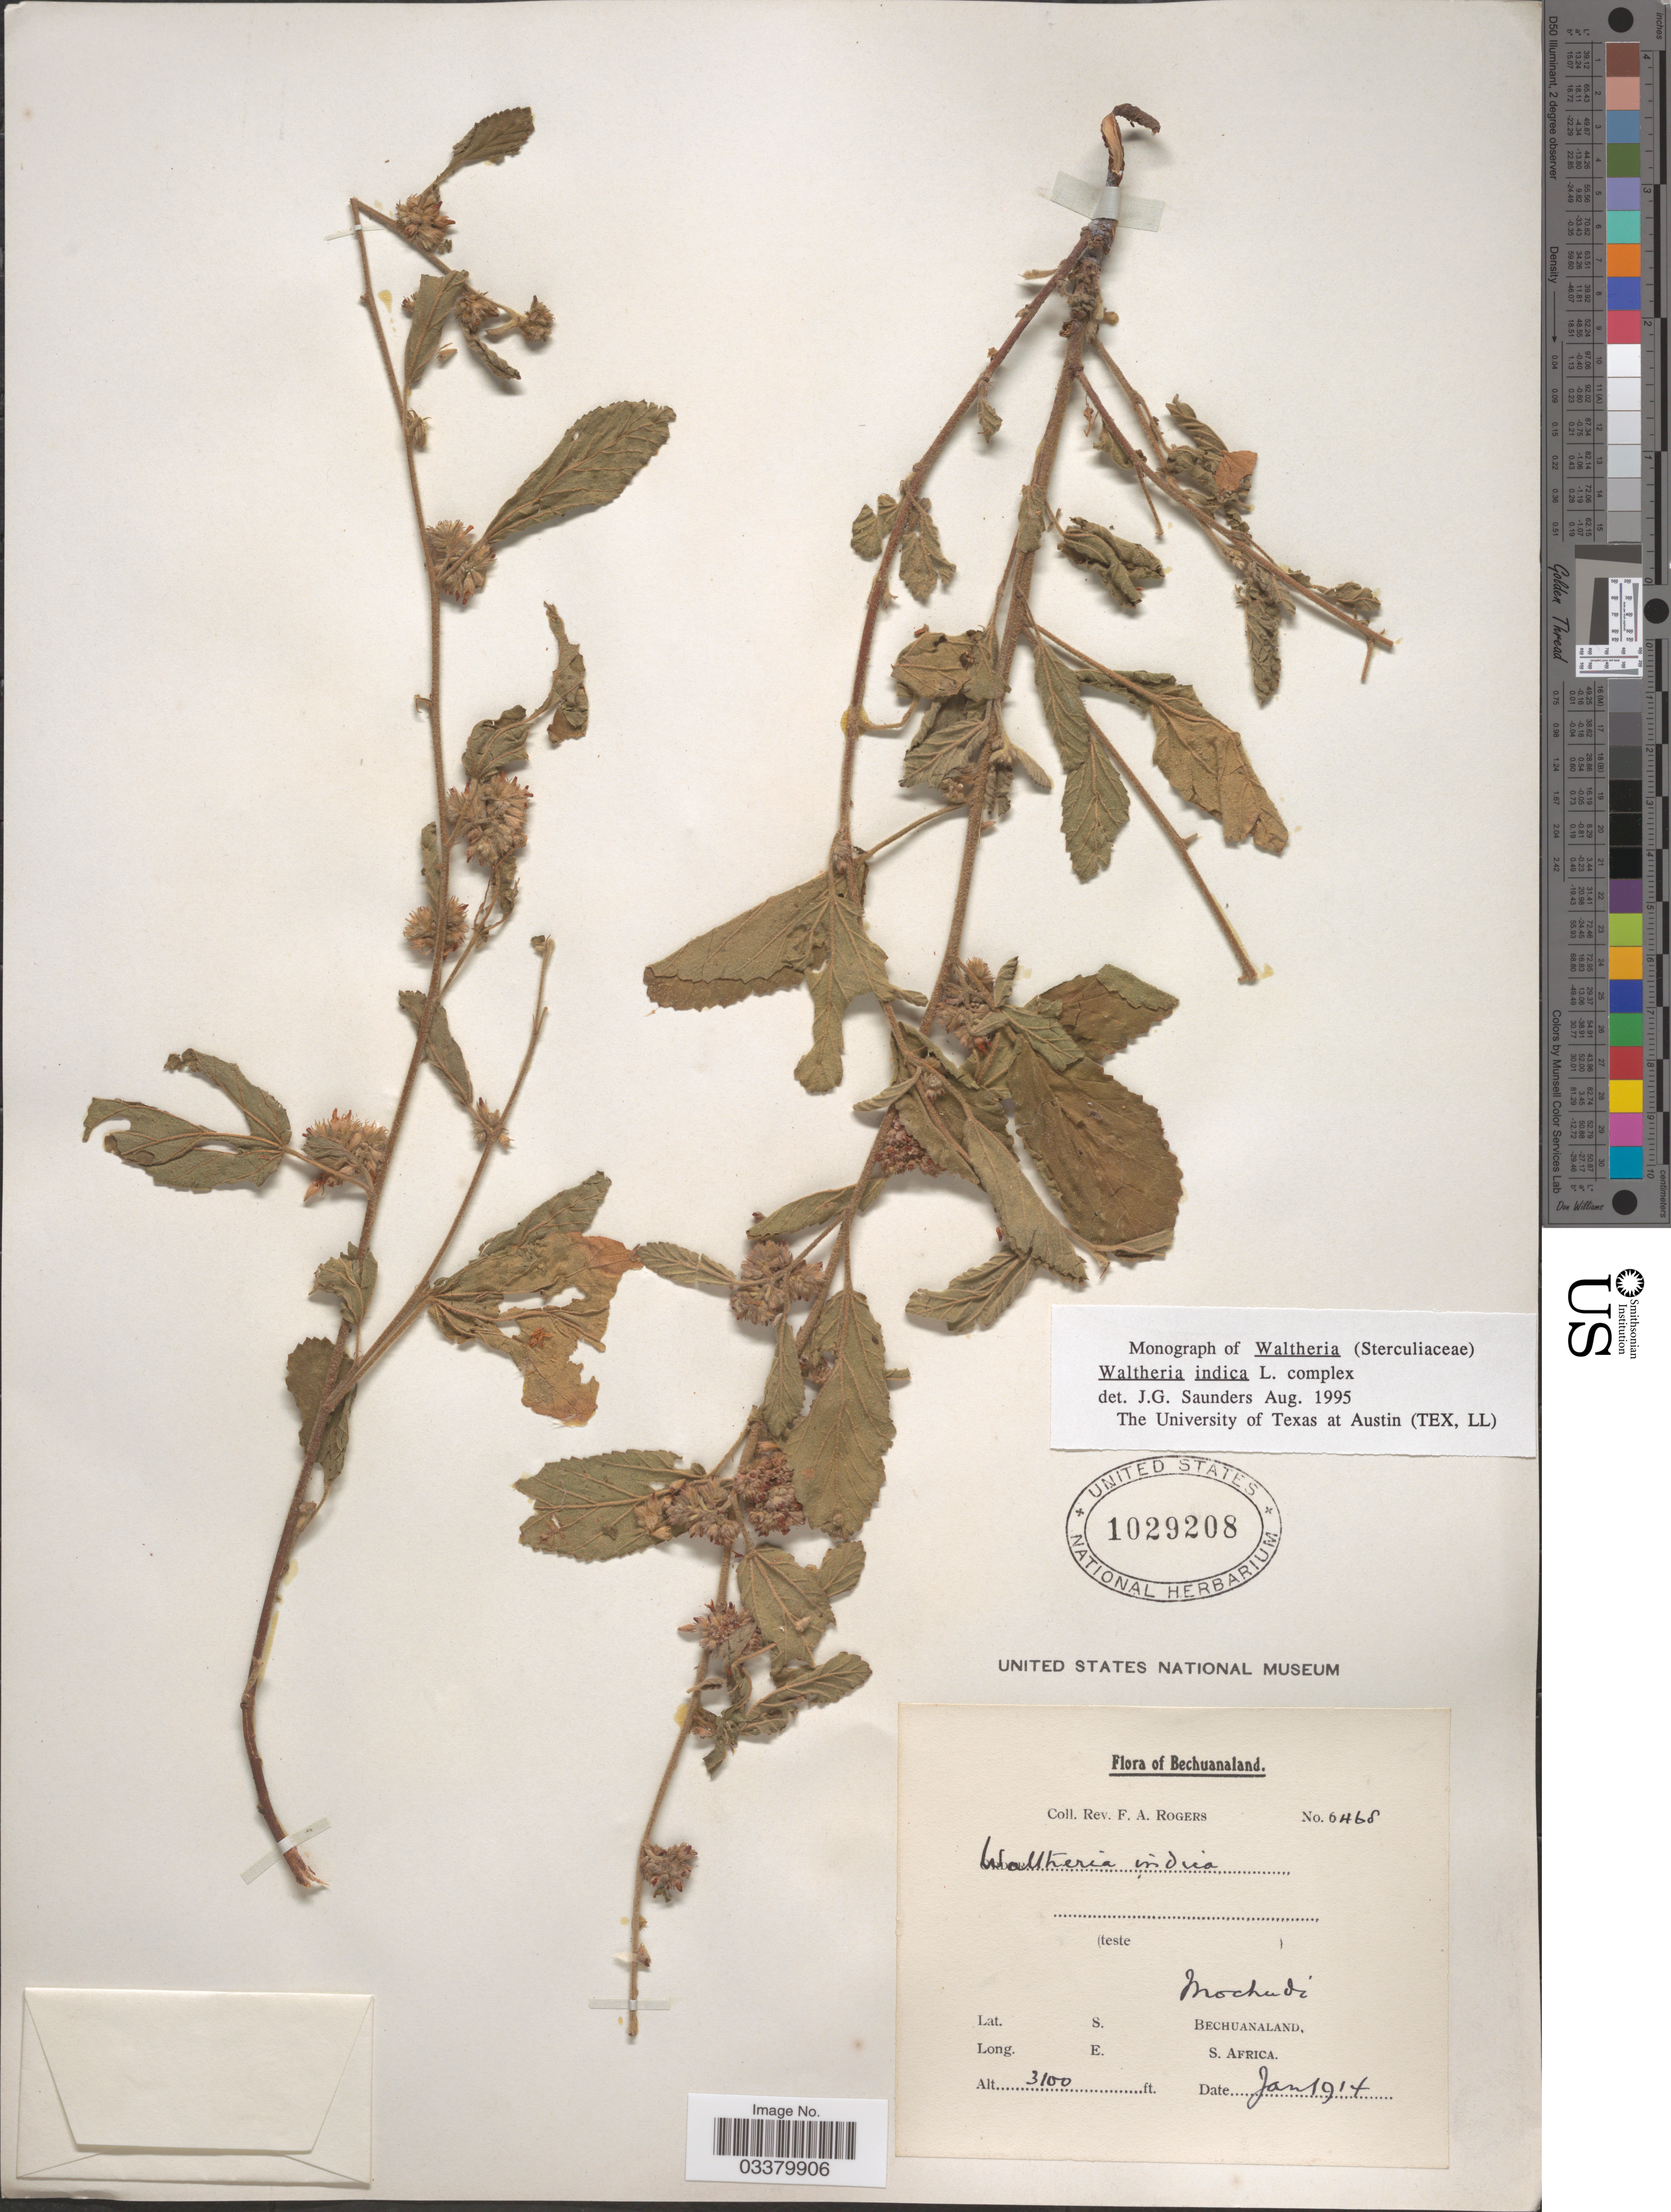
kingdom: Plantae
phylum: Tracheophyta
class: Magnoliopsida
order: Malvales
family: Malvaceae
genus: Waltheria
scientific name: Waltheria indica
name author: L.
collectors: F. A. Rogers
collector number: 6468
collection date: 1914-01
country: Botswana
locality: Mochudi. Bechuanaland. S. Africa.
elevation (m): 945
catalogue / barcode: US 1029208